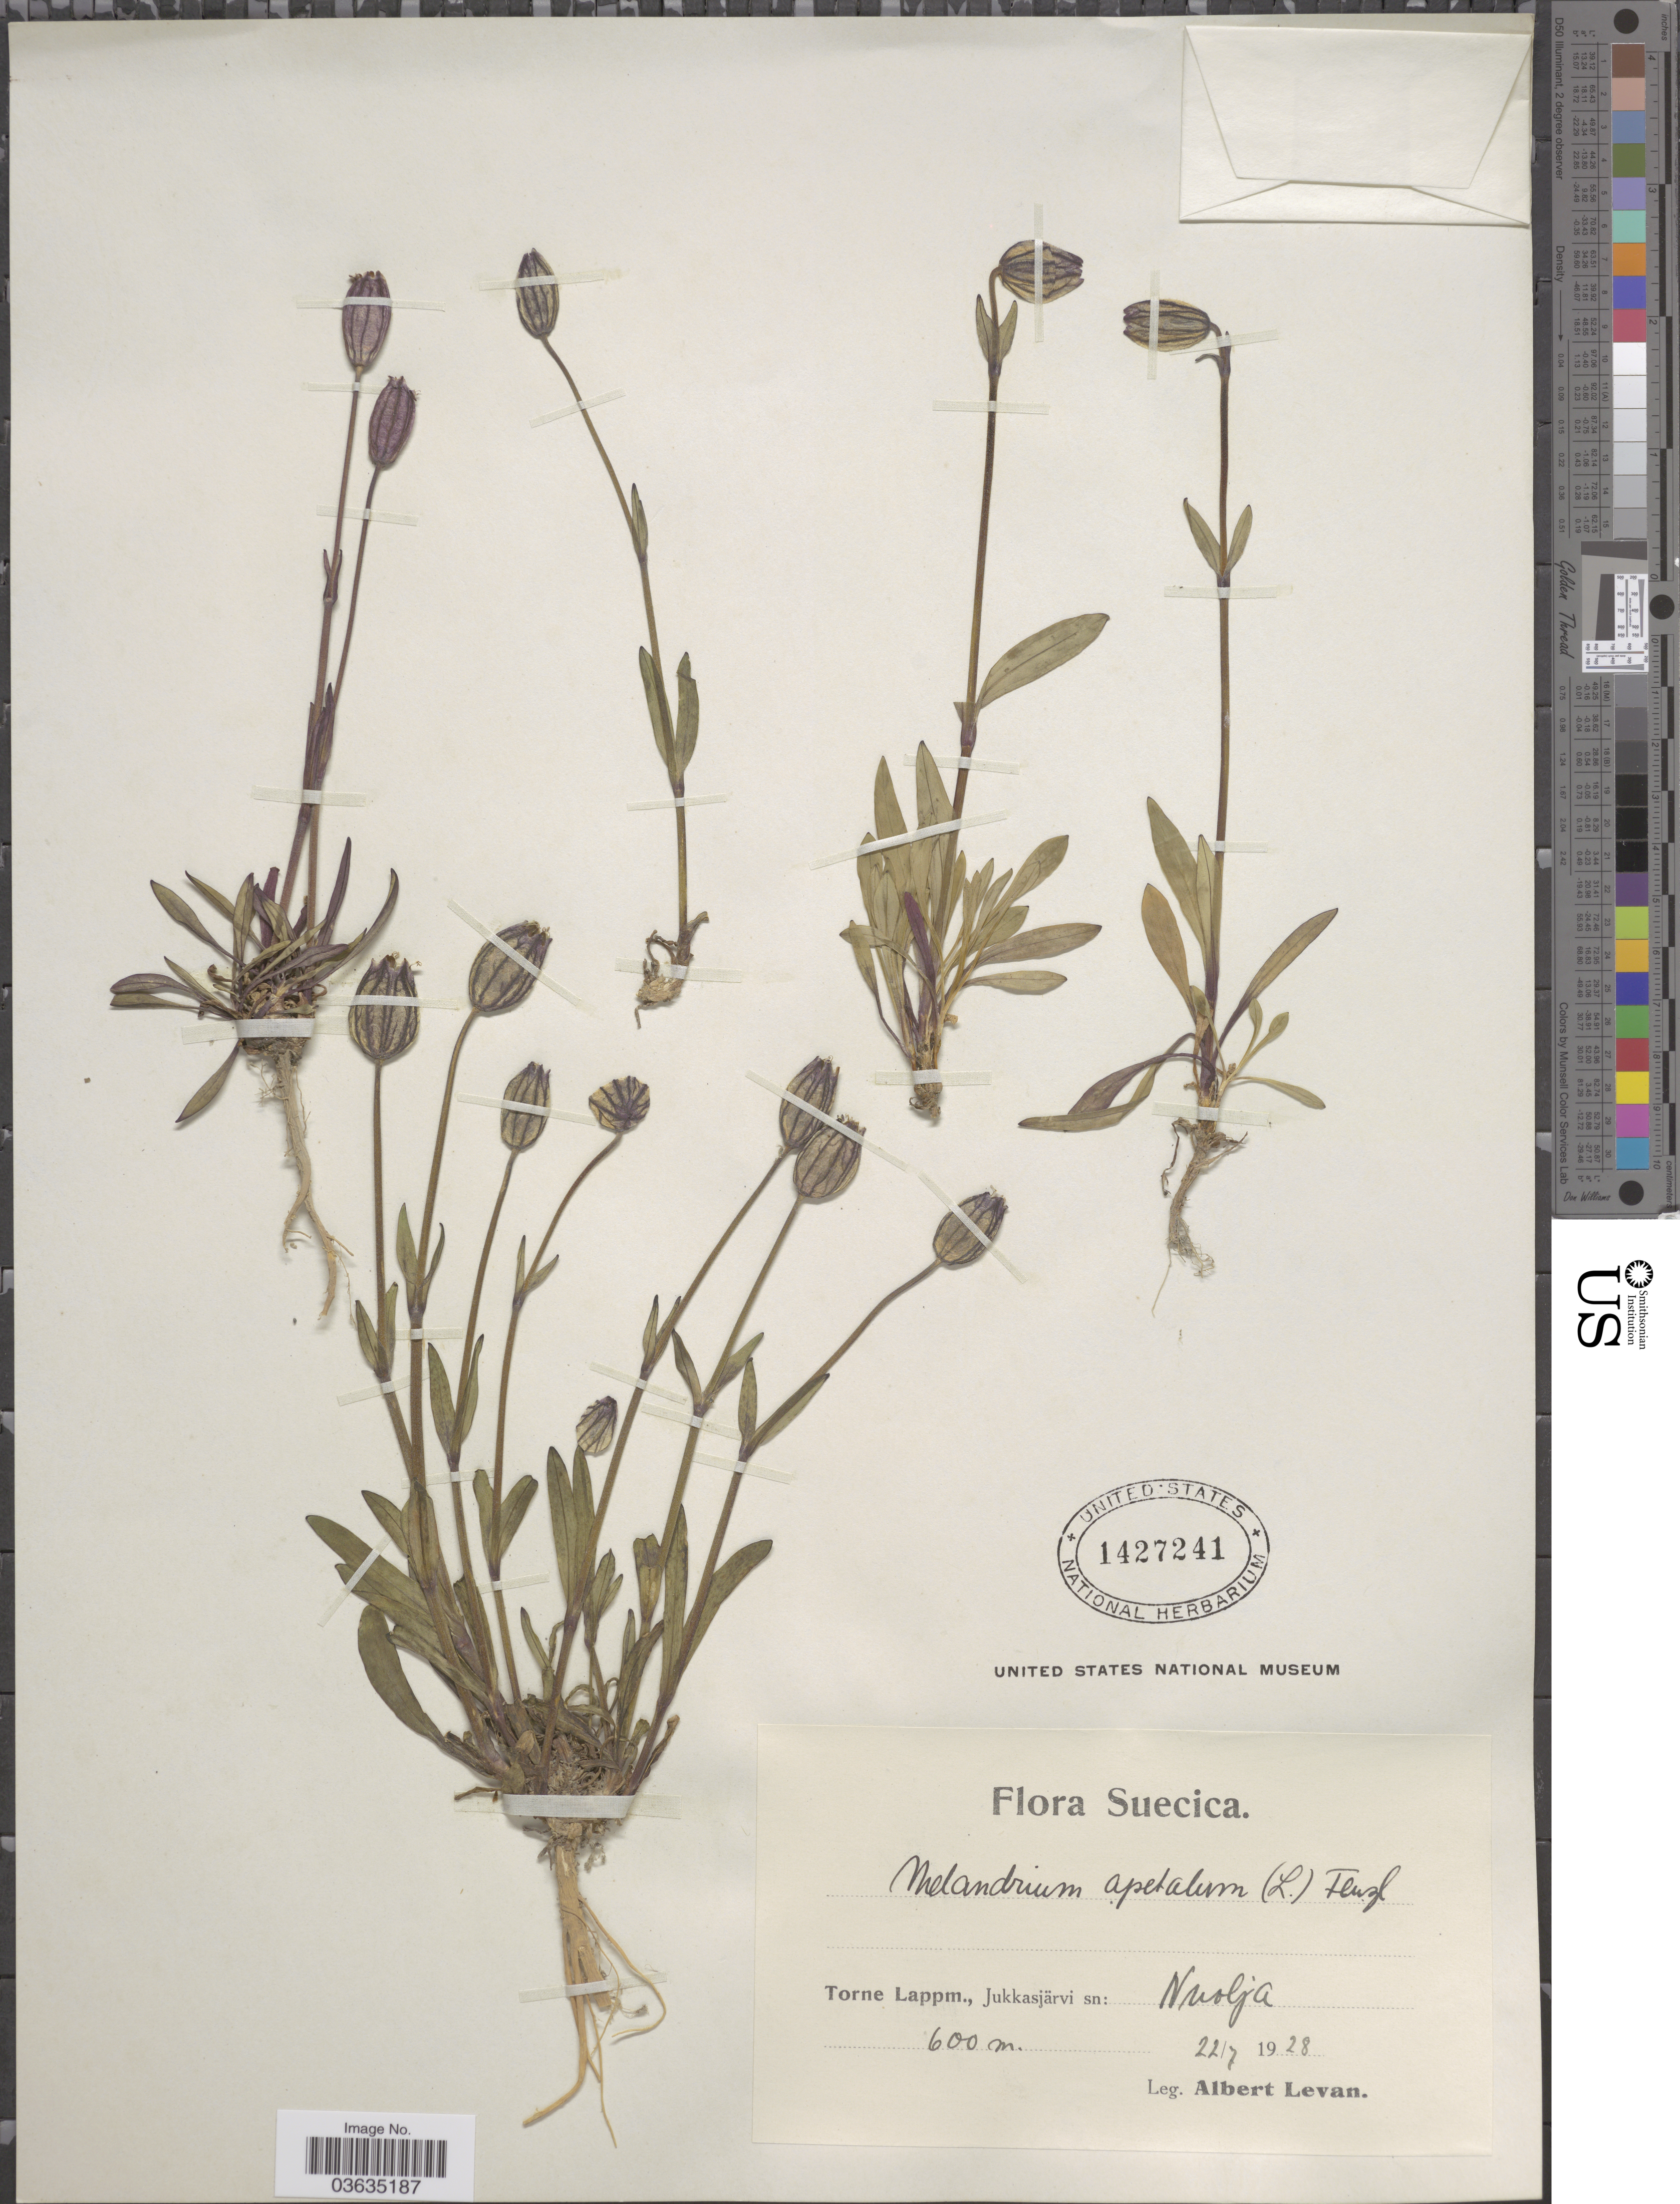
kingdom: Plantae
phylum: Tracheophyta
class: Magnoliopsida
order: Caryophyllales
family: Caryophyllaceae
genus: Silene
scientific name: Silene wahlbergella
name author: Chowdhuri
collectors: A. Levan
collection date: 1928-07-22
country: Sweden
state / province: Norrbotten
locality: Suecica. Torne Lappm., Jukkasjärvi sn: Nuolja.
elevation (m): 600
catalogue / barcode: US 1427241